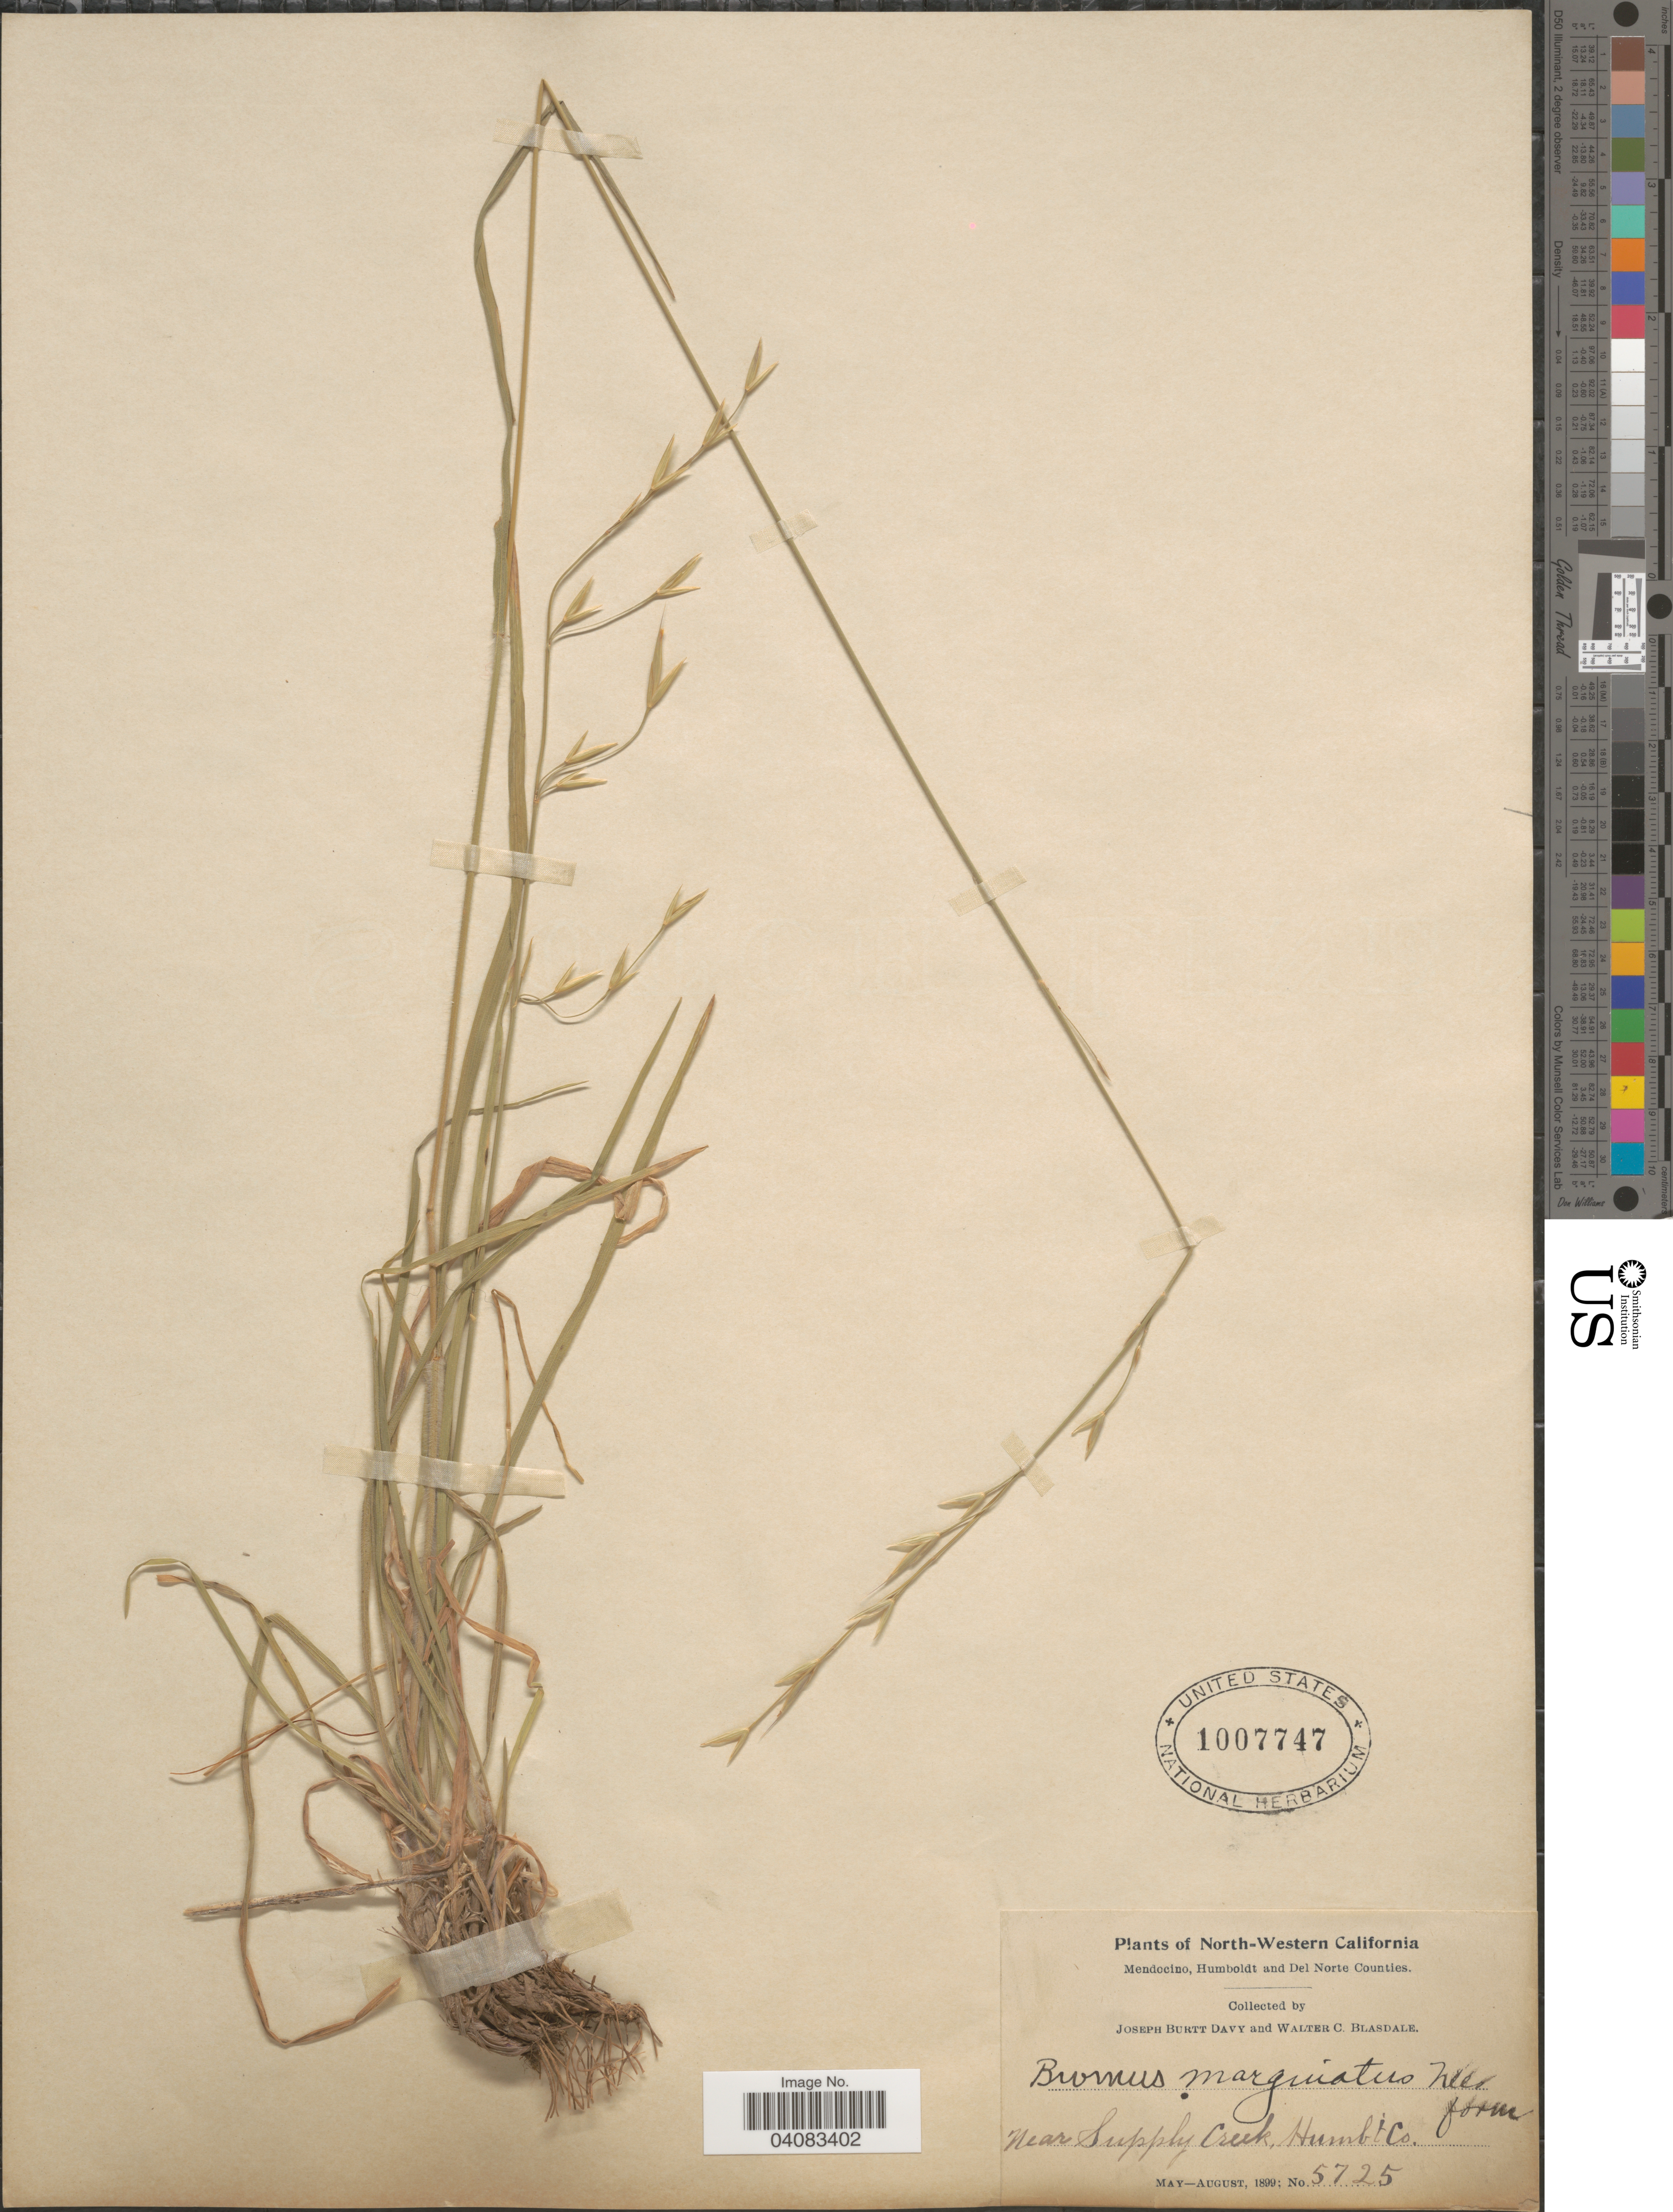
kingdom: Plantae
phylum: Tracheophyta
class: Liliopsida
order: Poales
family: Poaceae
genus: Bromus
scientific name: Bromus marginatus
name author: Nees ex Steud.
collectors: J. Burtt Davy & W. Blasdale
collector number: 5725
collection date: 1899-05/1899-08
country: United States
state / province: California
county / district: Humboldt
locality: North-Western California. Near Supply Creek, Humb't Co.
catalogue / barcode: US 1007747